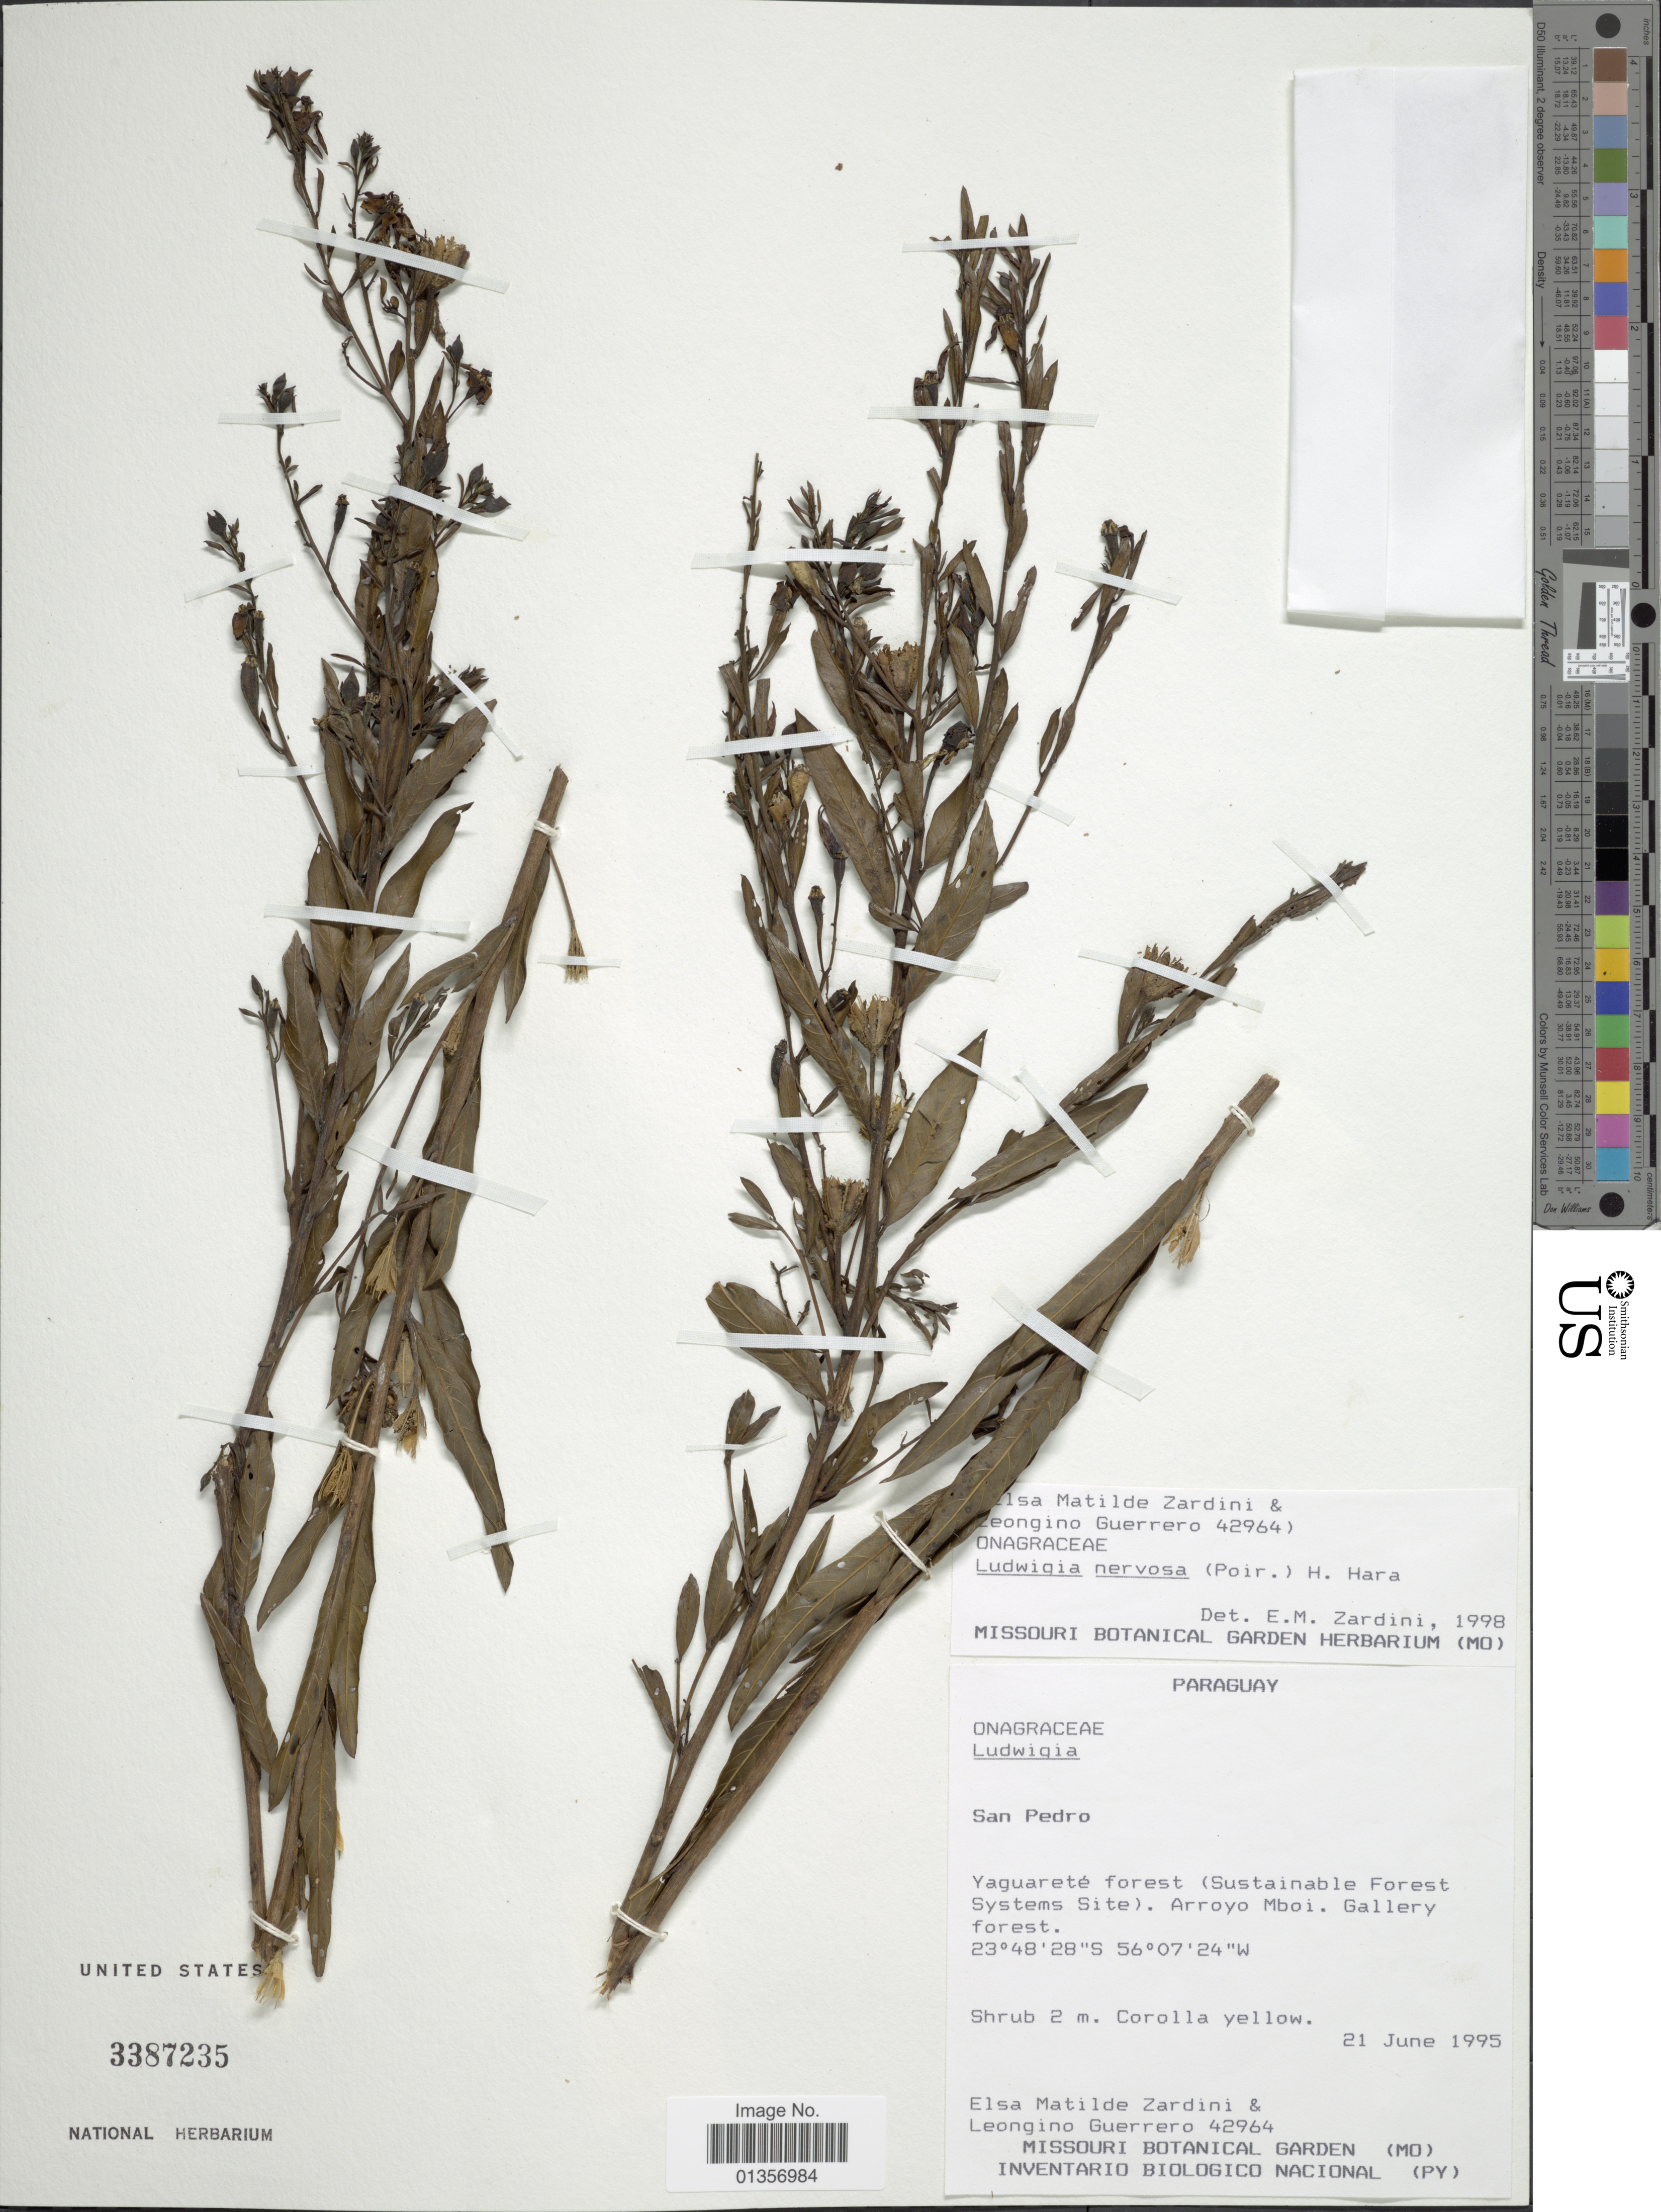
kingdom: Plantae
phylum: Tracheophyta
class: Magnoliopsida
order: Myrtales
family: Onagraceae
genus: Ludwigia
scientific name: Ludwigia nervosa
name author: (Poir.) H. Hara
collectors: E. M. Zardini & L. Guerrero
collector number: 42964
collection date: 1995-06-21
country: Paraguay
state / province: San Pedro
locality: Yaguareté forest (Sustainable Forest Systems Site). Arroyo Mboi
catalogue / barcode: US 3387235